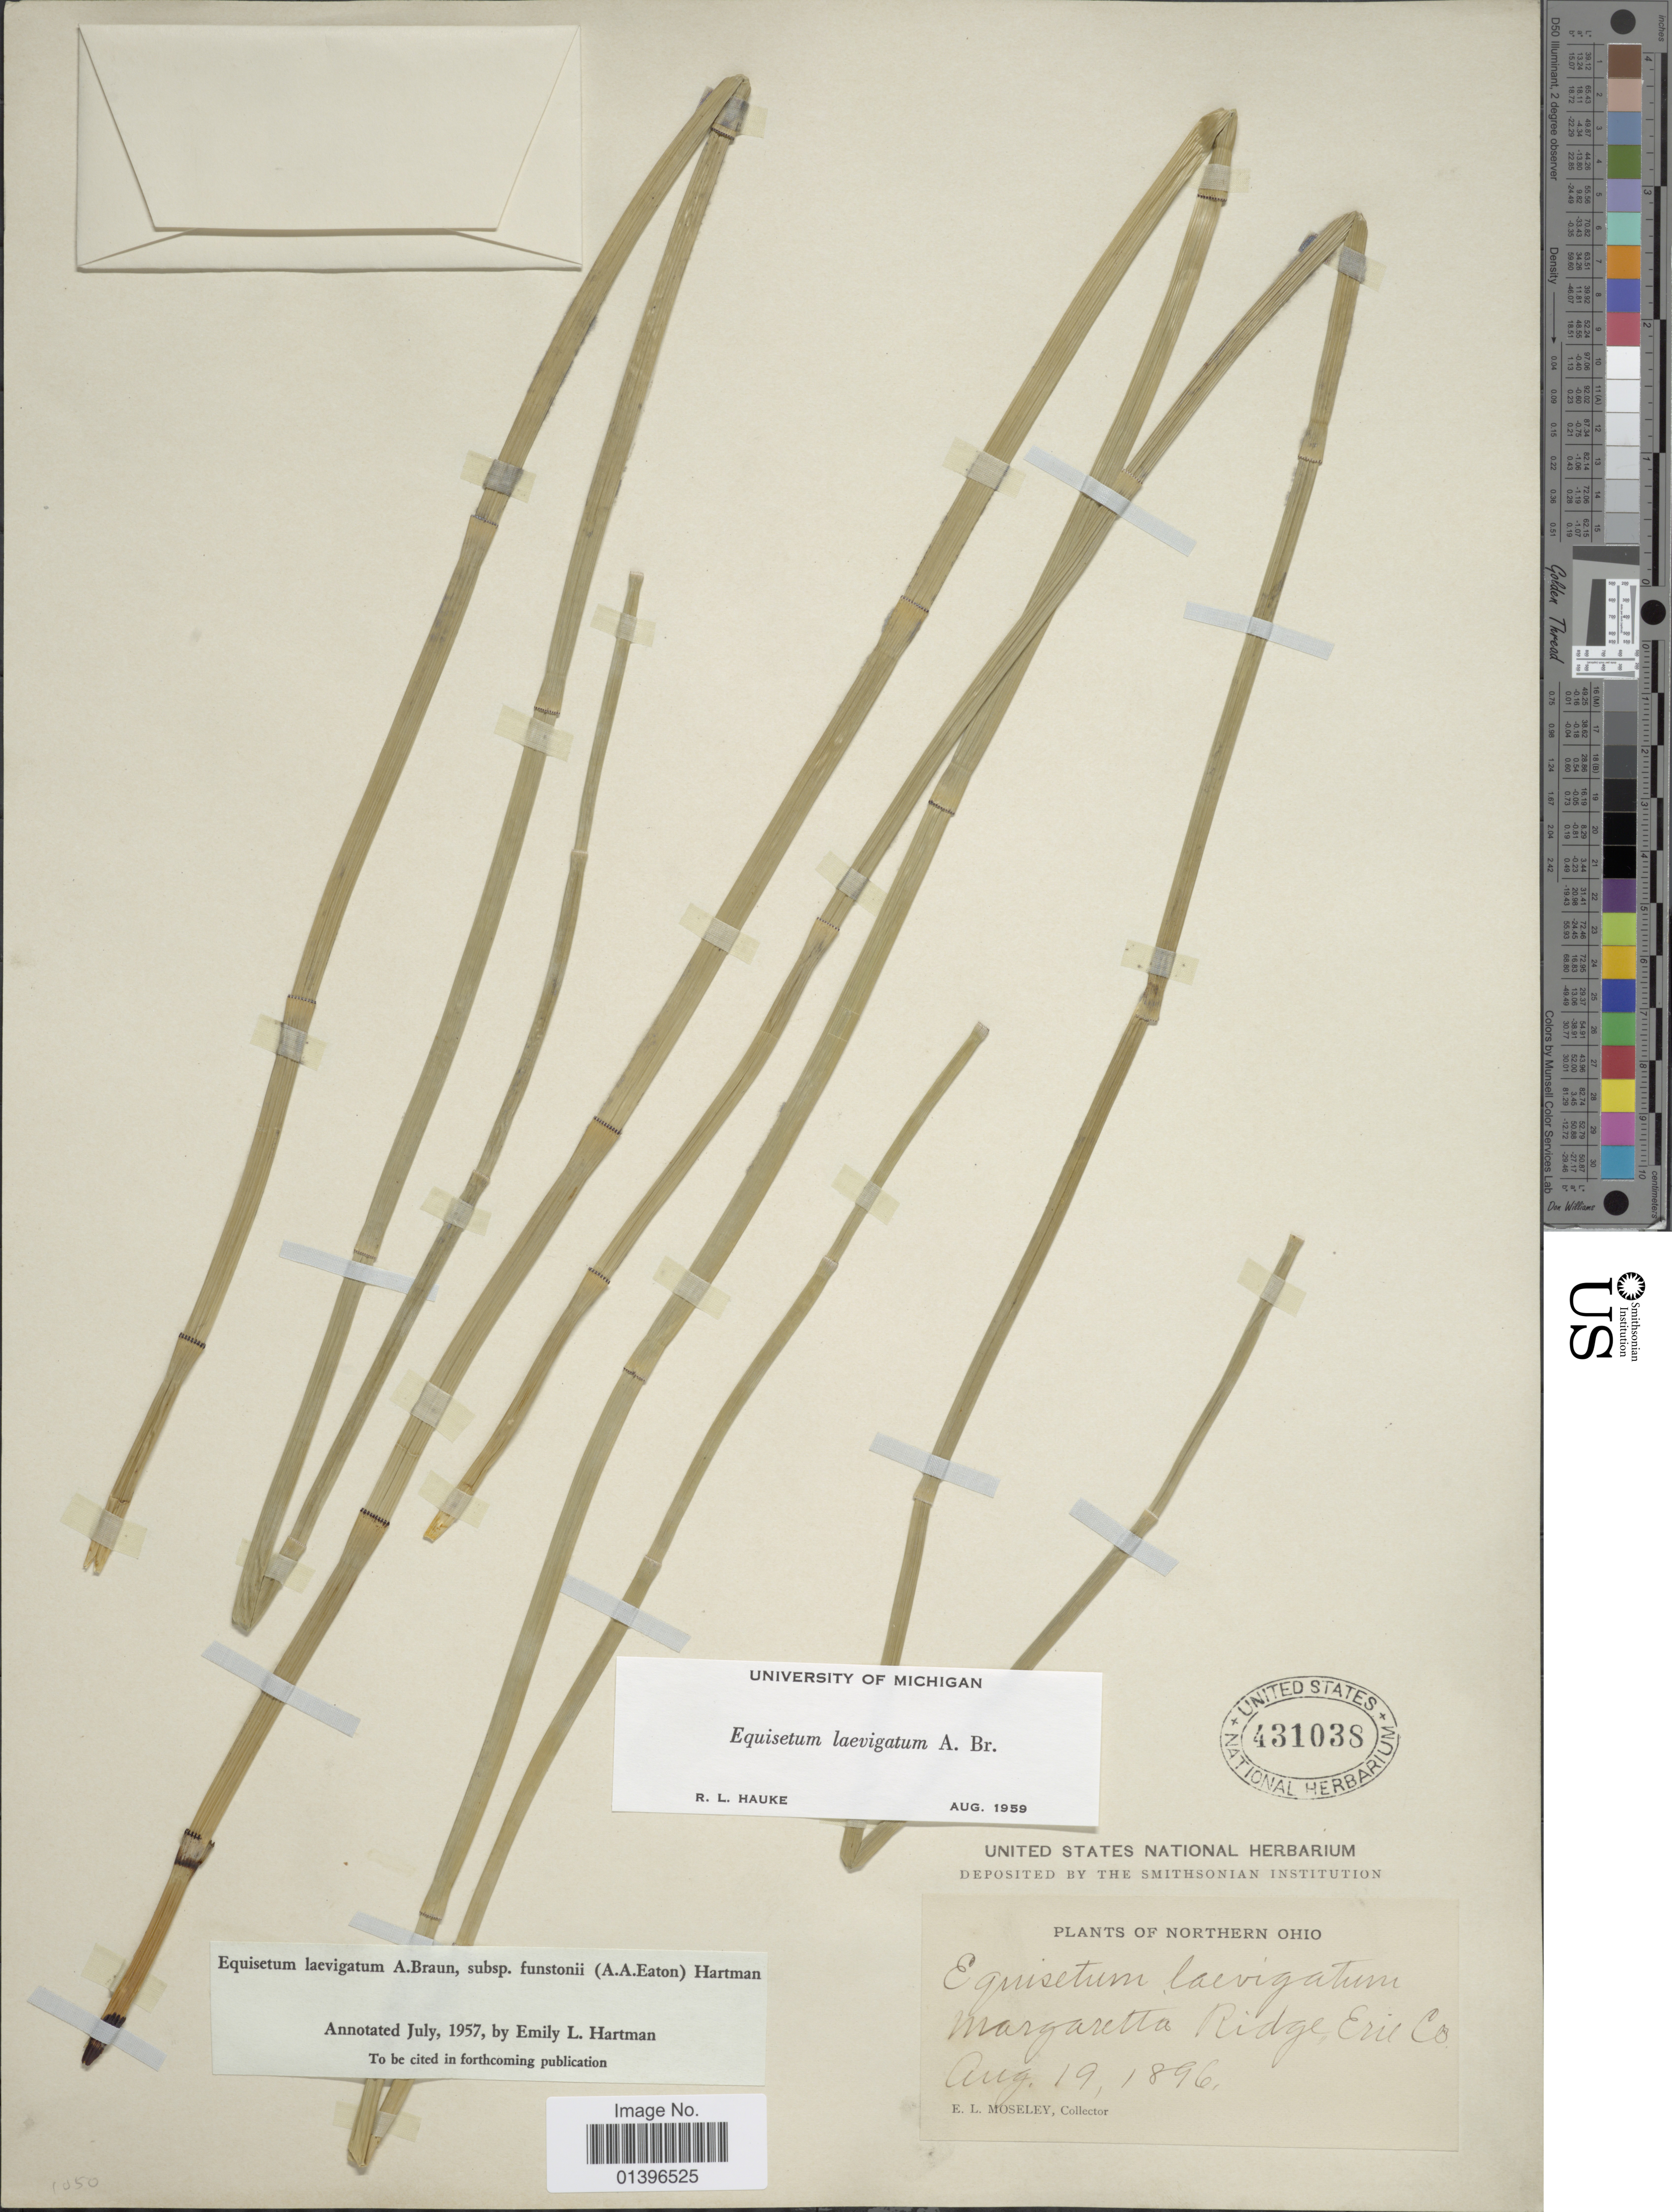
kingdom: Plantae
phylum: Tracheophyta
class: Polypodiopsida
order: Equisetales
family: Equisetaceae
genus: Equisetum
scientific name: Equisetum laevigatum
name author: A. Braun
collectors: E. Moseley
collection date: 1896-08-19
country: United States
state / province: Ohio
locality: Northern Ohio. Margaretha Ridge, Erie Co.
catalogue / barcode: US 431038